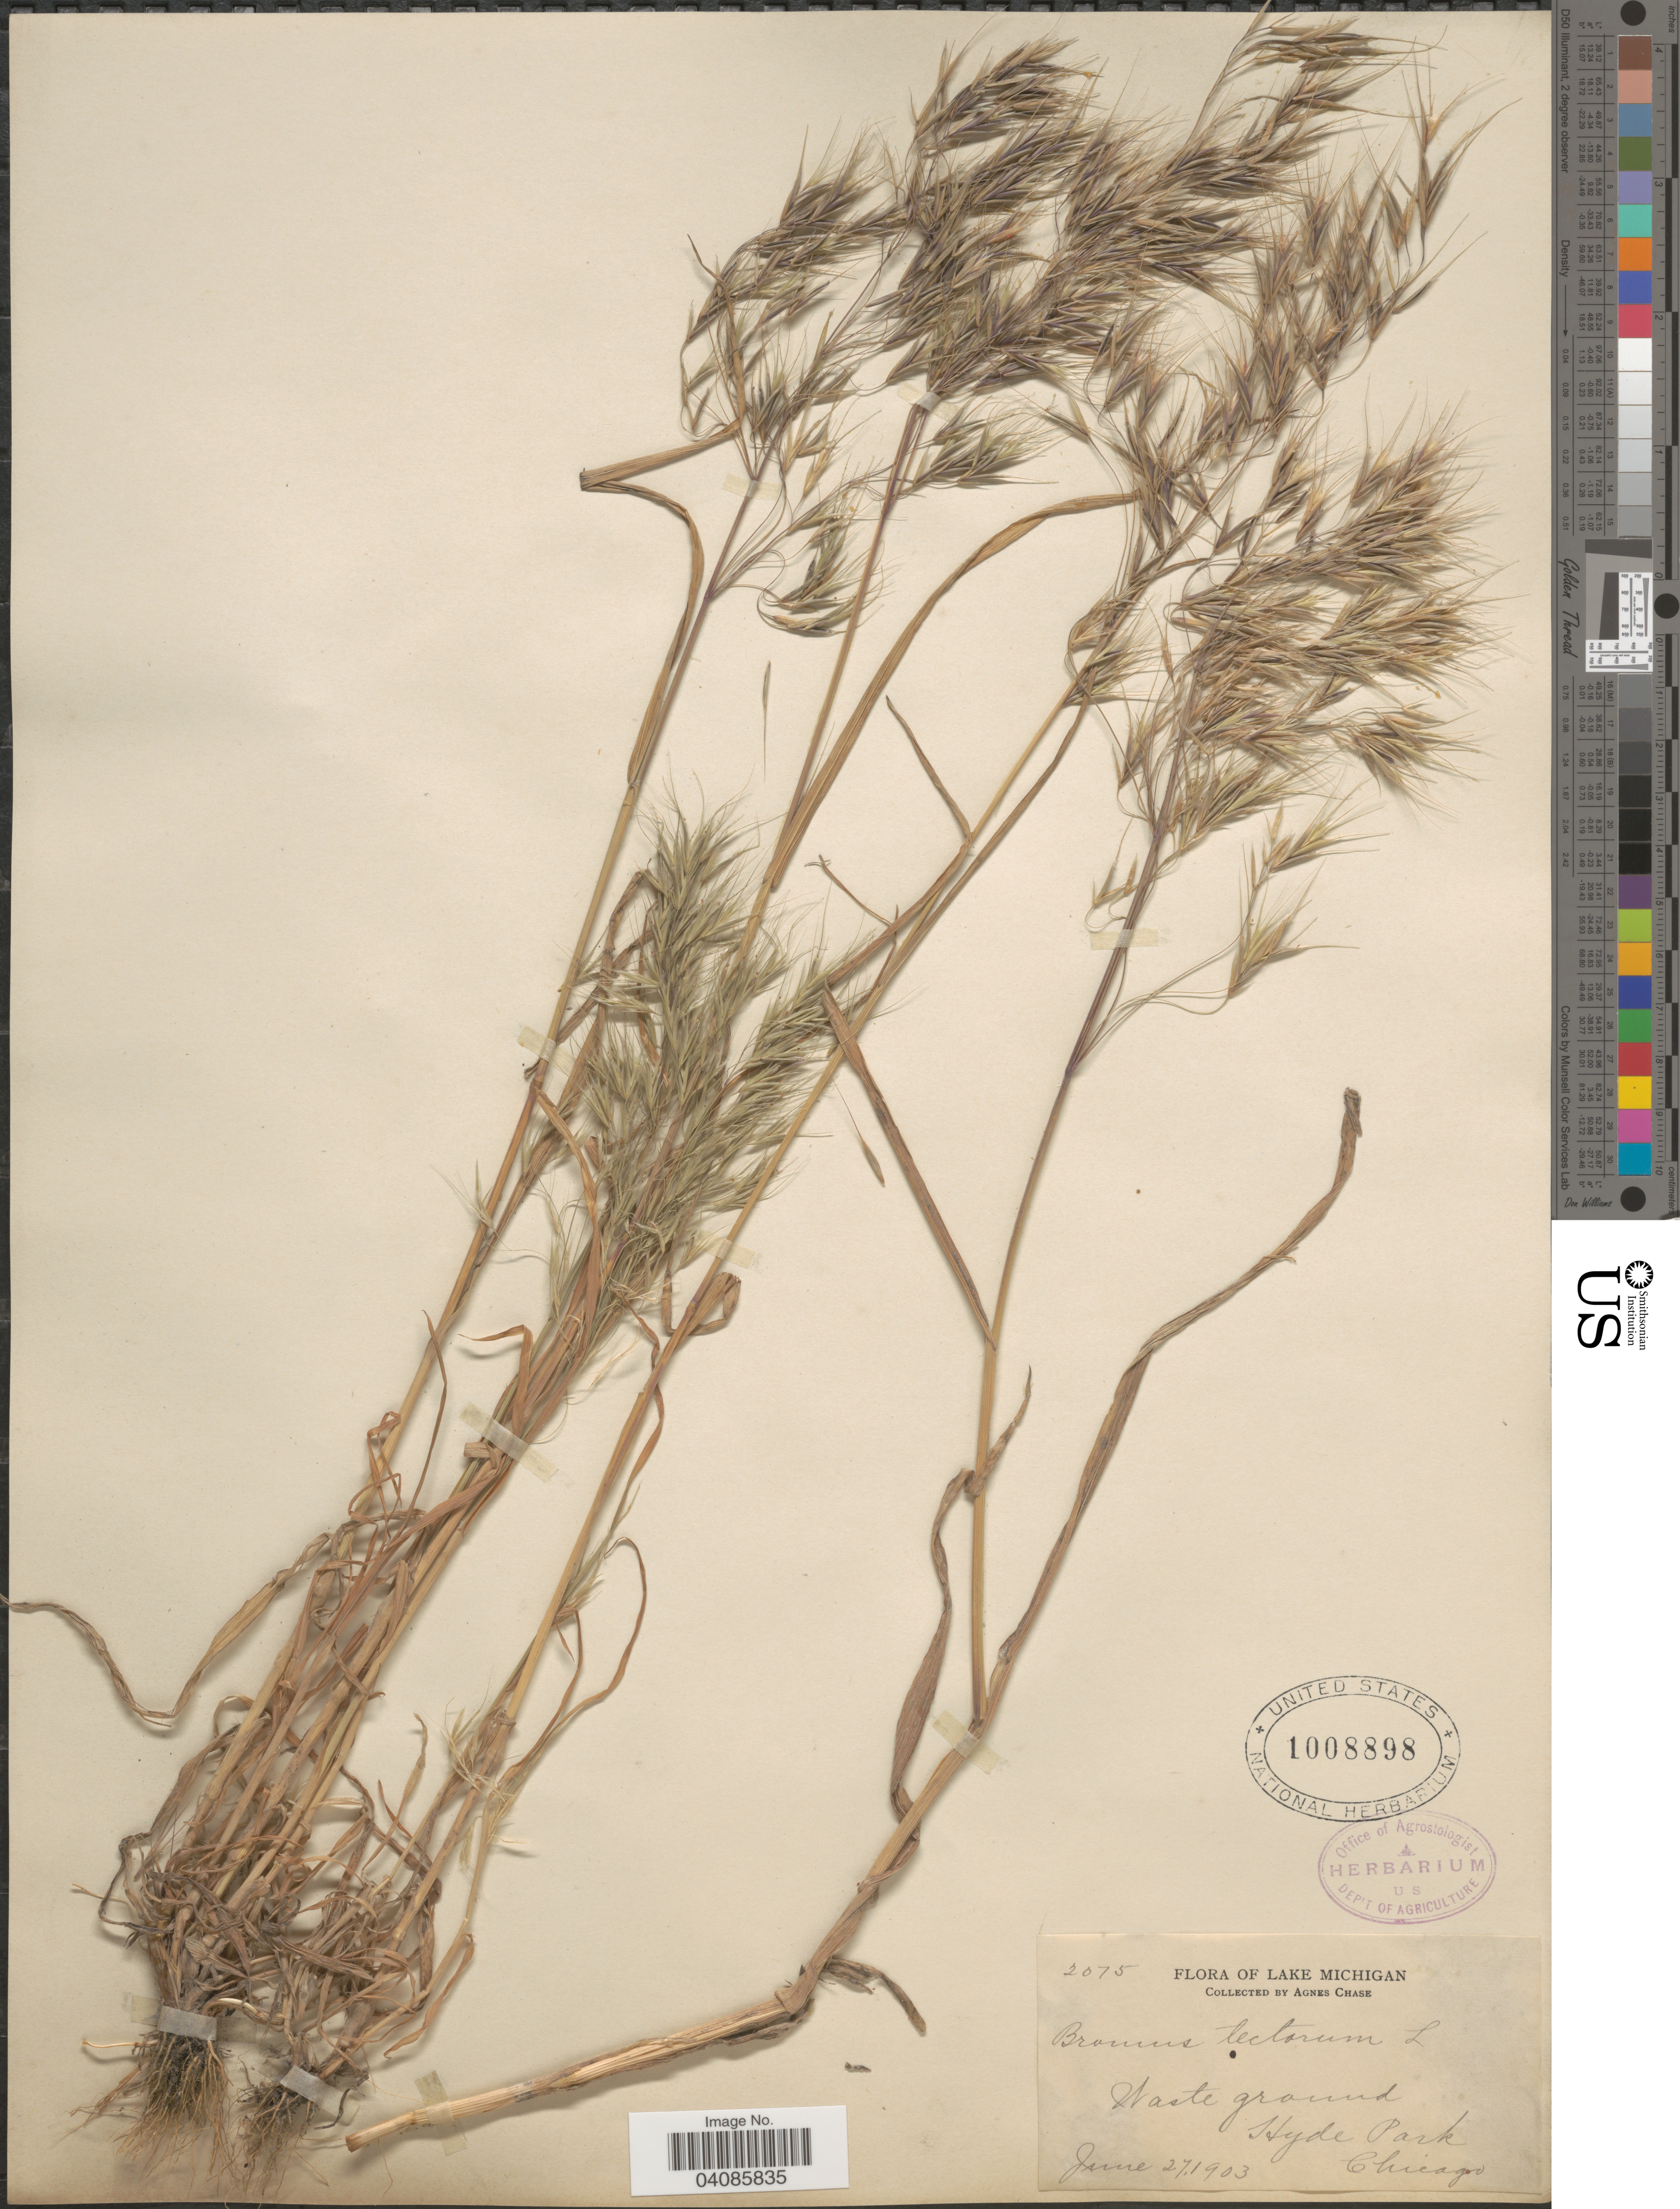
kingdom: Plantae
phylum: Tracheophyta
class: Liliopsida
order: Poales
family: Poaceae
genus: Bromus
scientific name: Bromus tectorum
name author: L.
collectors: A. Chase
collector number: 2075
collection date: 1903-06-27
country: United States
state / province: Michigan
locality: Lake Michigan. Waste ground, Hyde Park. Chicago.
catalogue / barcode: US 1008898